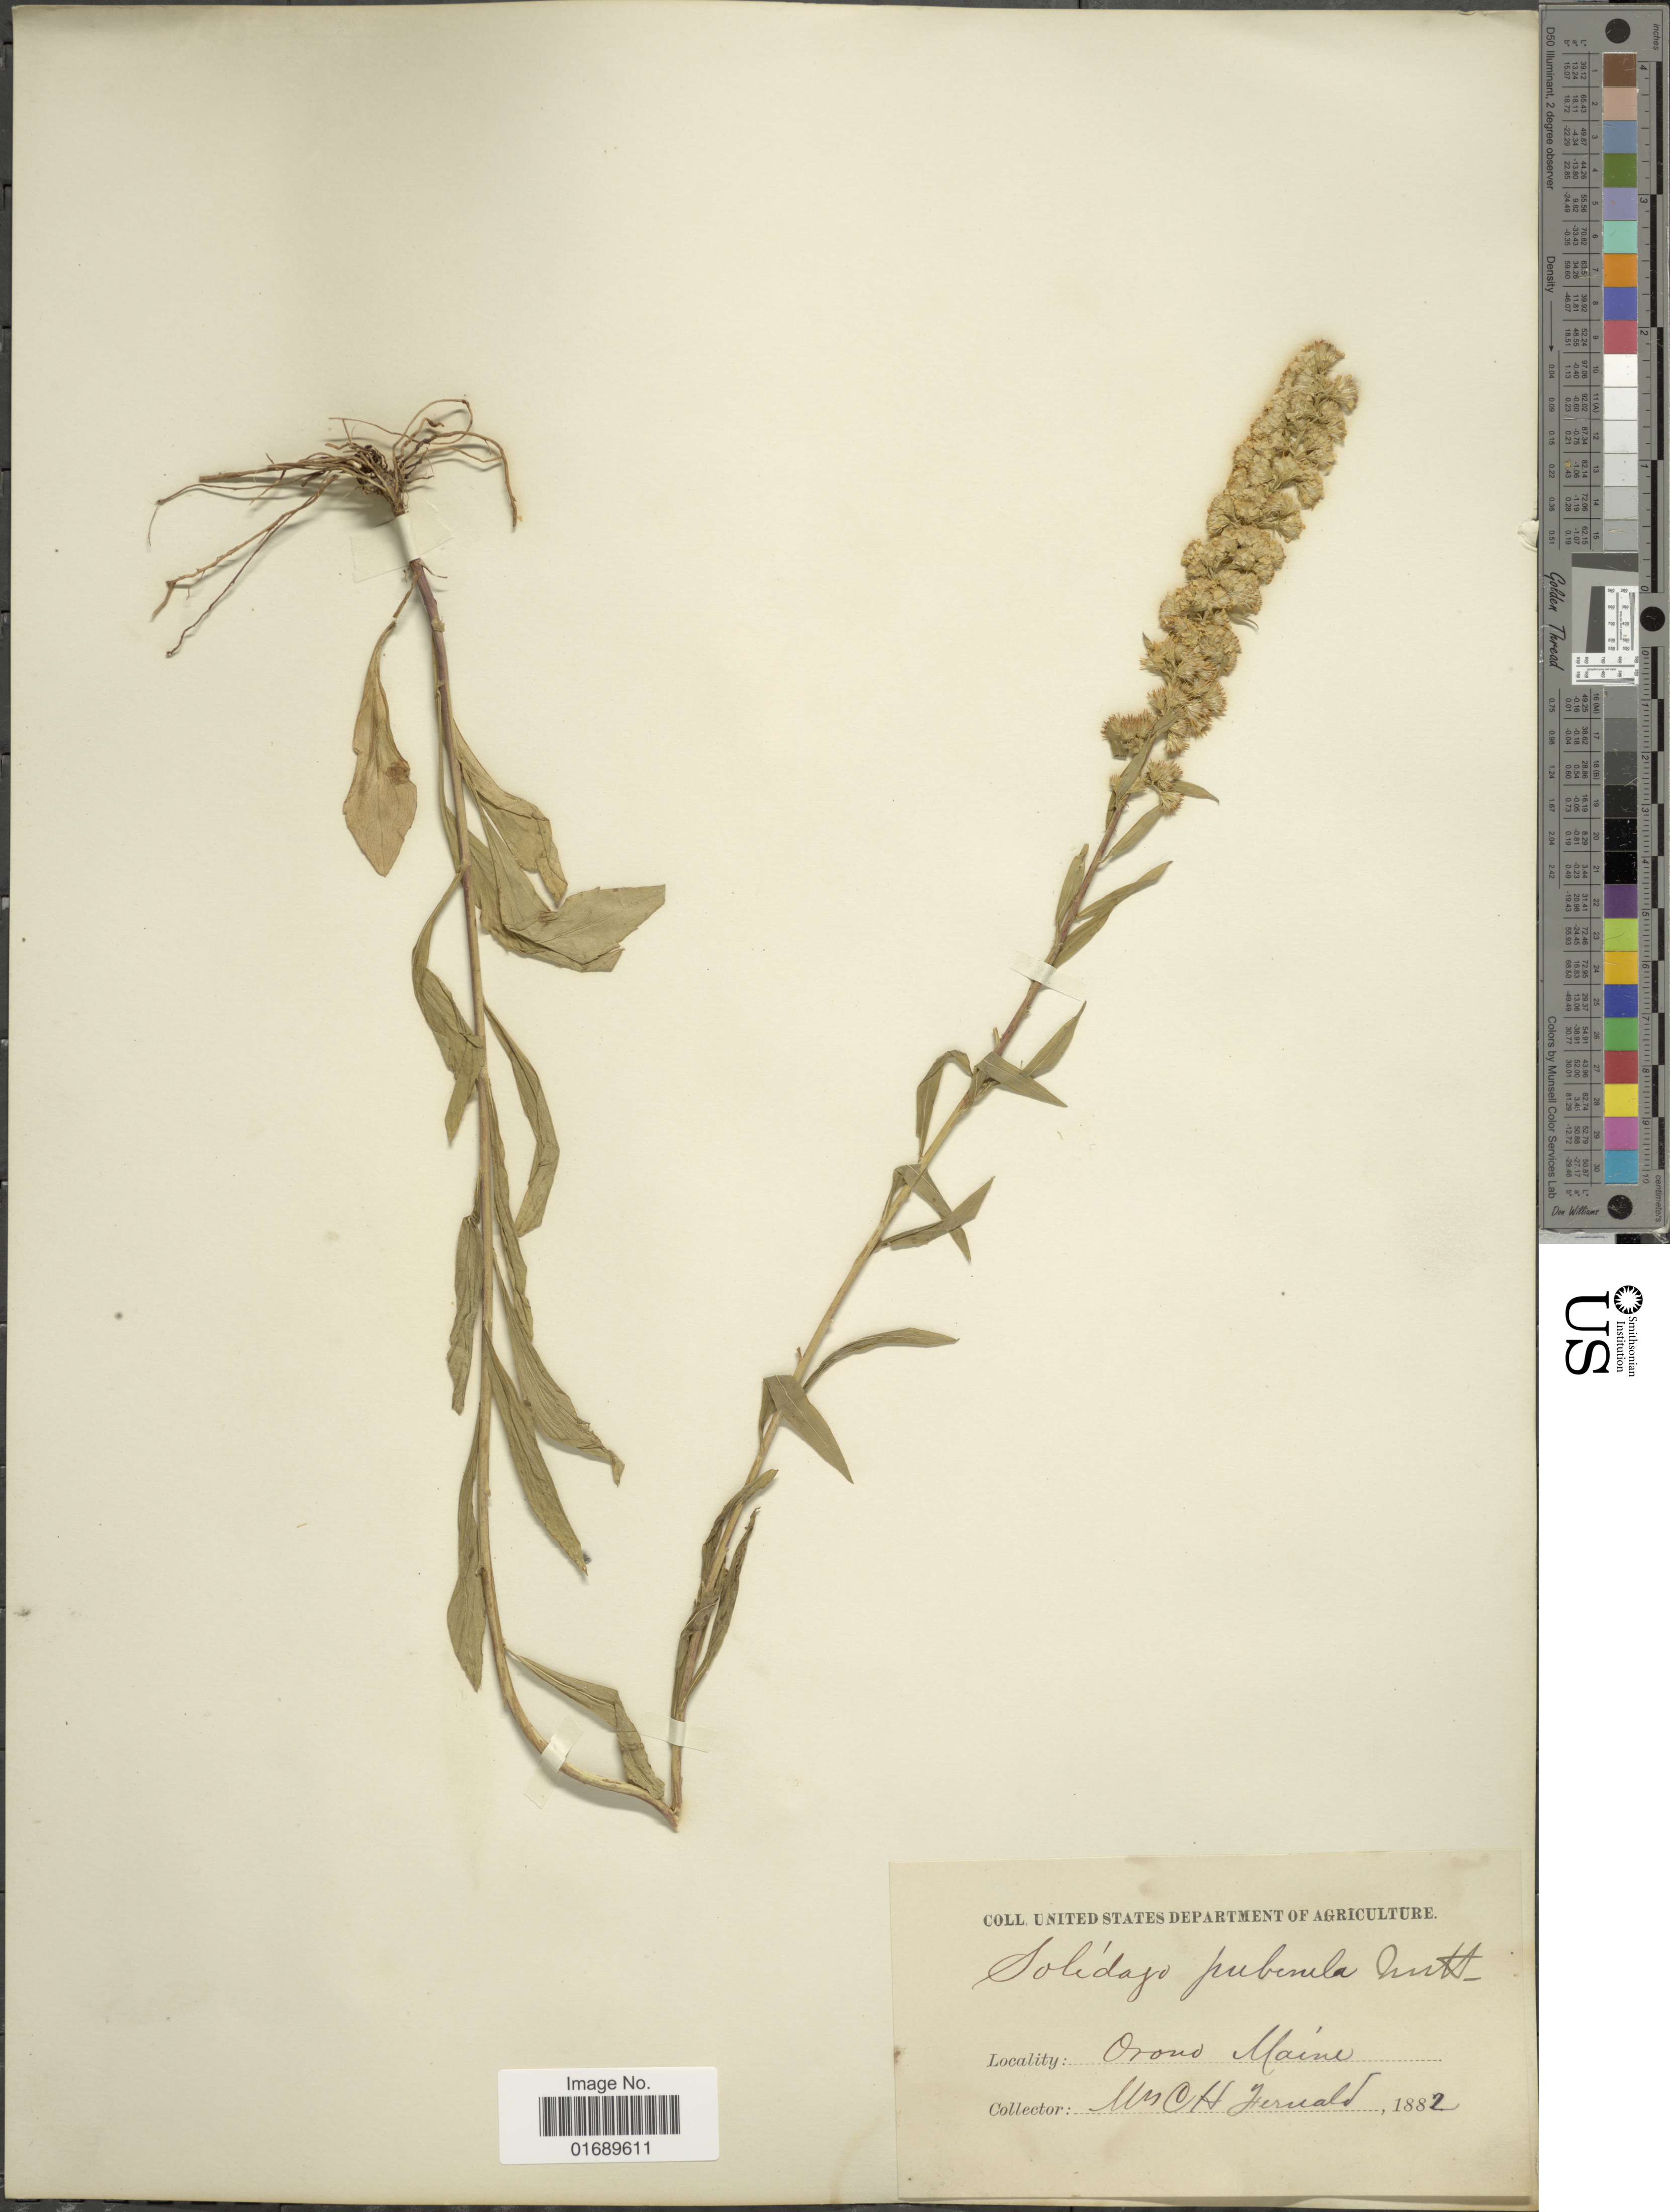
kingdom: Plantae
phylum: Tracheophyta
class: Magnoliopsida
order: Asterales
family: Asteraceae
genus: Solidago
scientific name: Solidago puberula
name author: Nutt.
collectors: C. H. Fernald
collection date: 1882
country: United States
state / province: Maine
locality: Orono